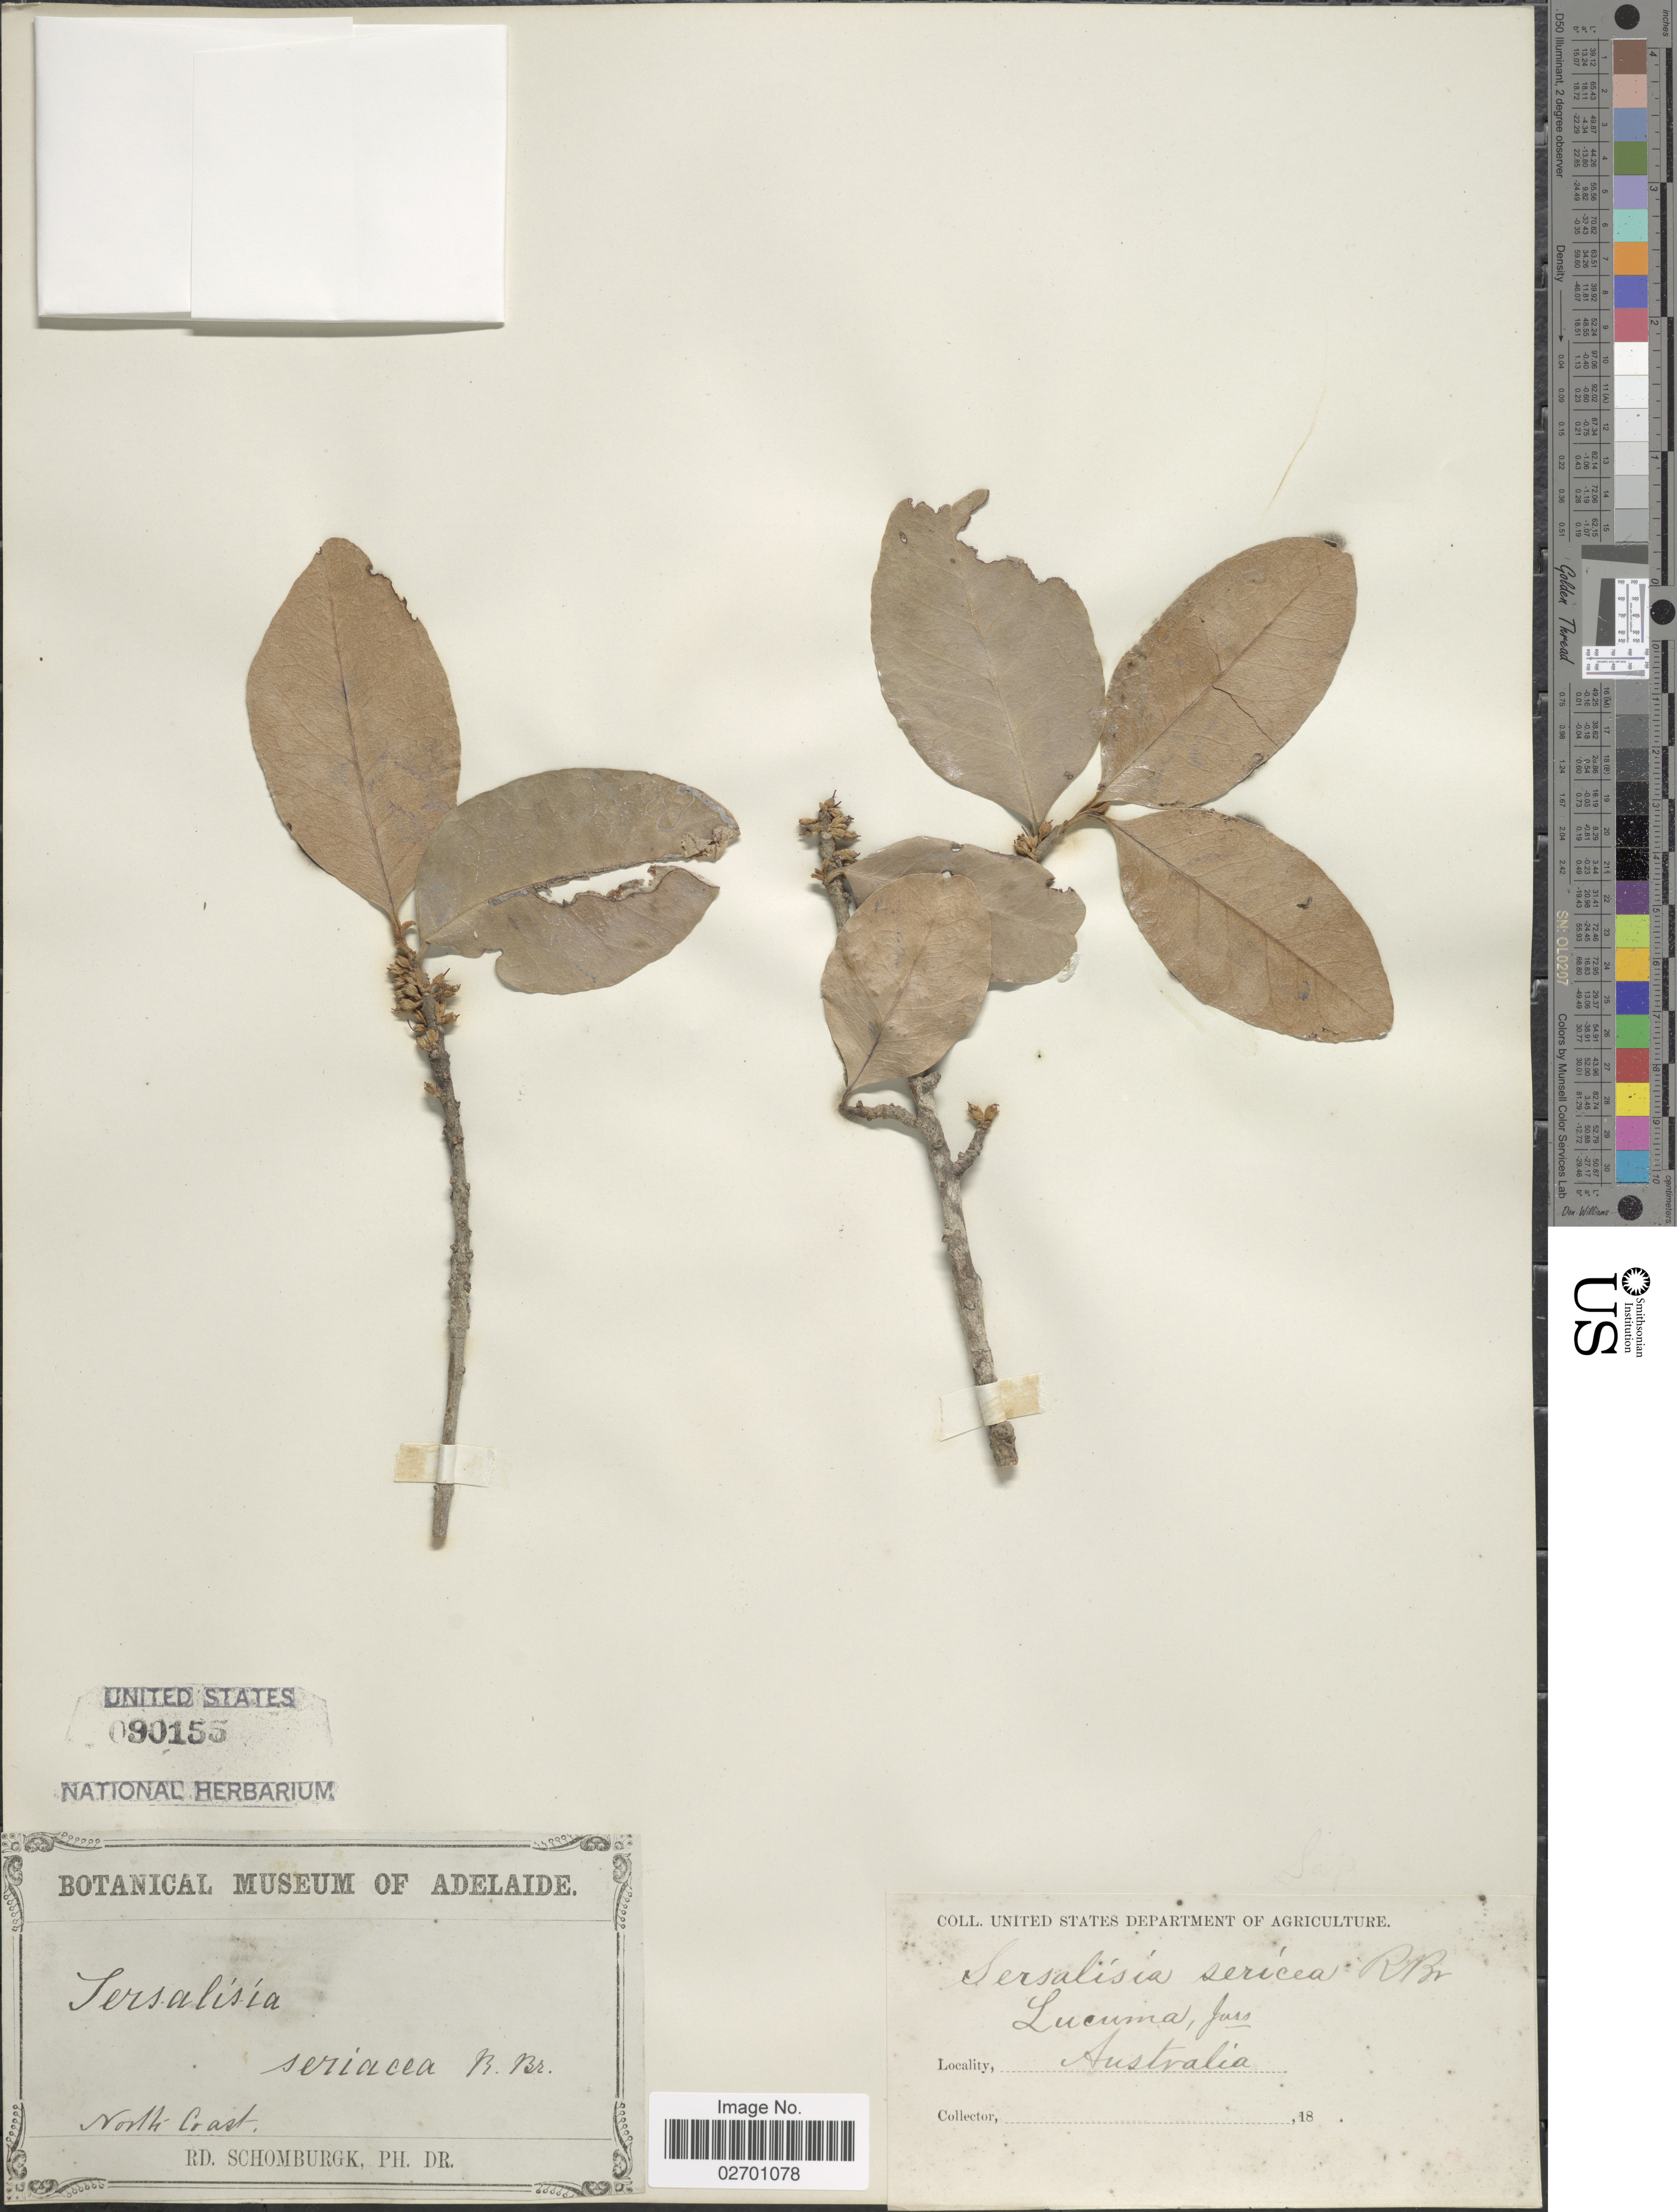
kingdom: Plantae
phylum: Tracheophyta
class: Magnoliopsida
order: Ericales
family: Sapotaceae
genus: Sersalisia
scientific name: Sersalisia sericea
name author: (R. Br.) R. Br.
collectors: M. R. Schomburgk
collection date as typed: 18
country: Australia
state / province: New South Wales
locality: North Coast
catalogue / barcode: US 90155